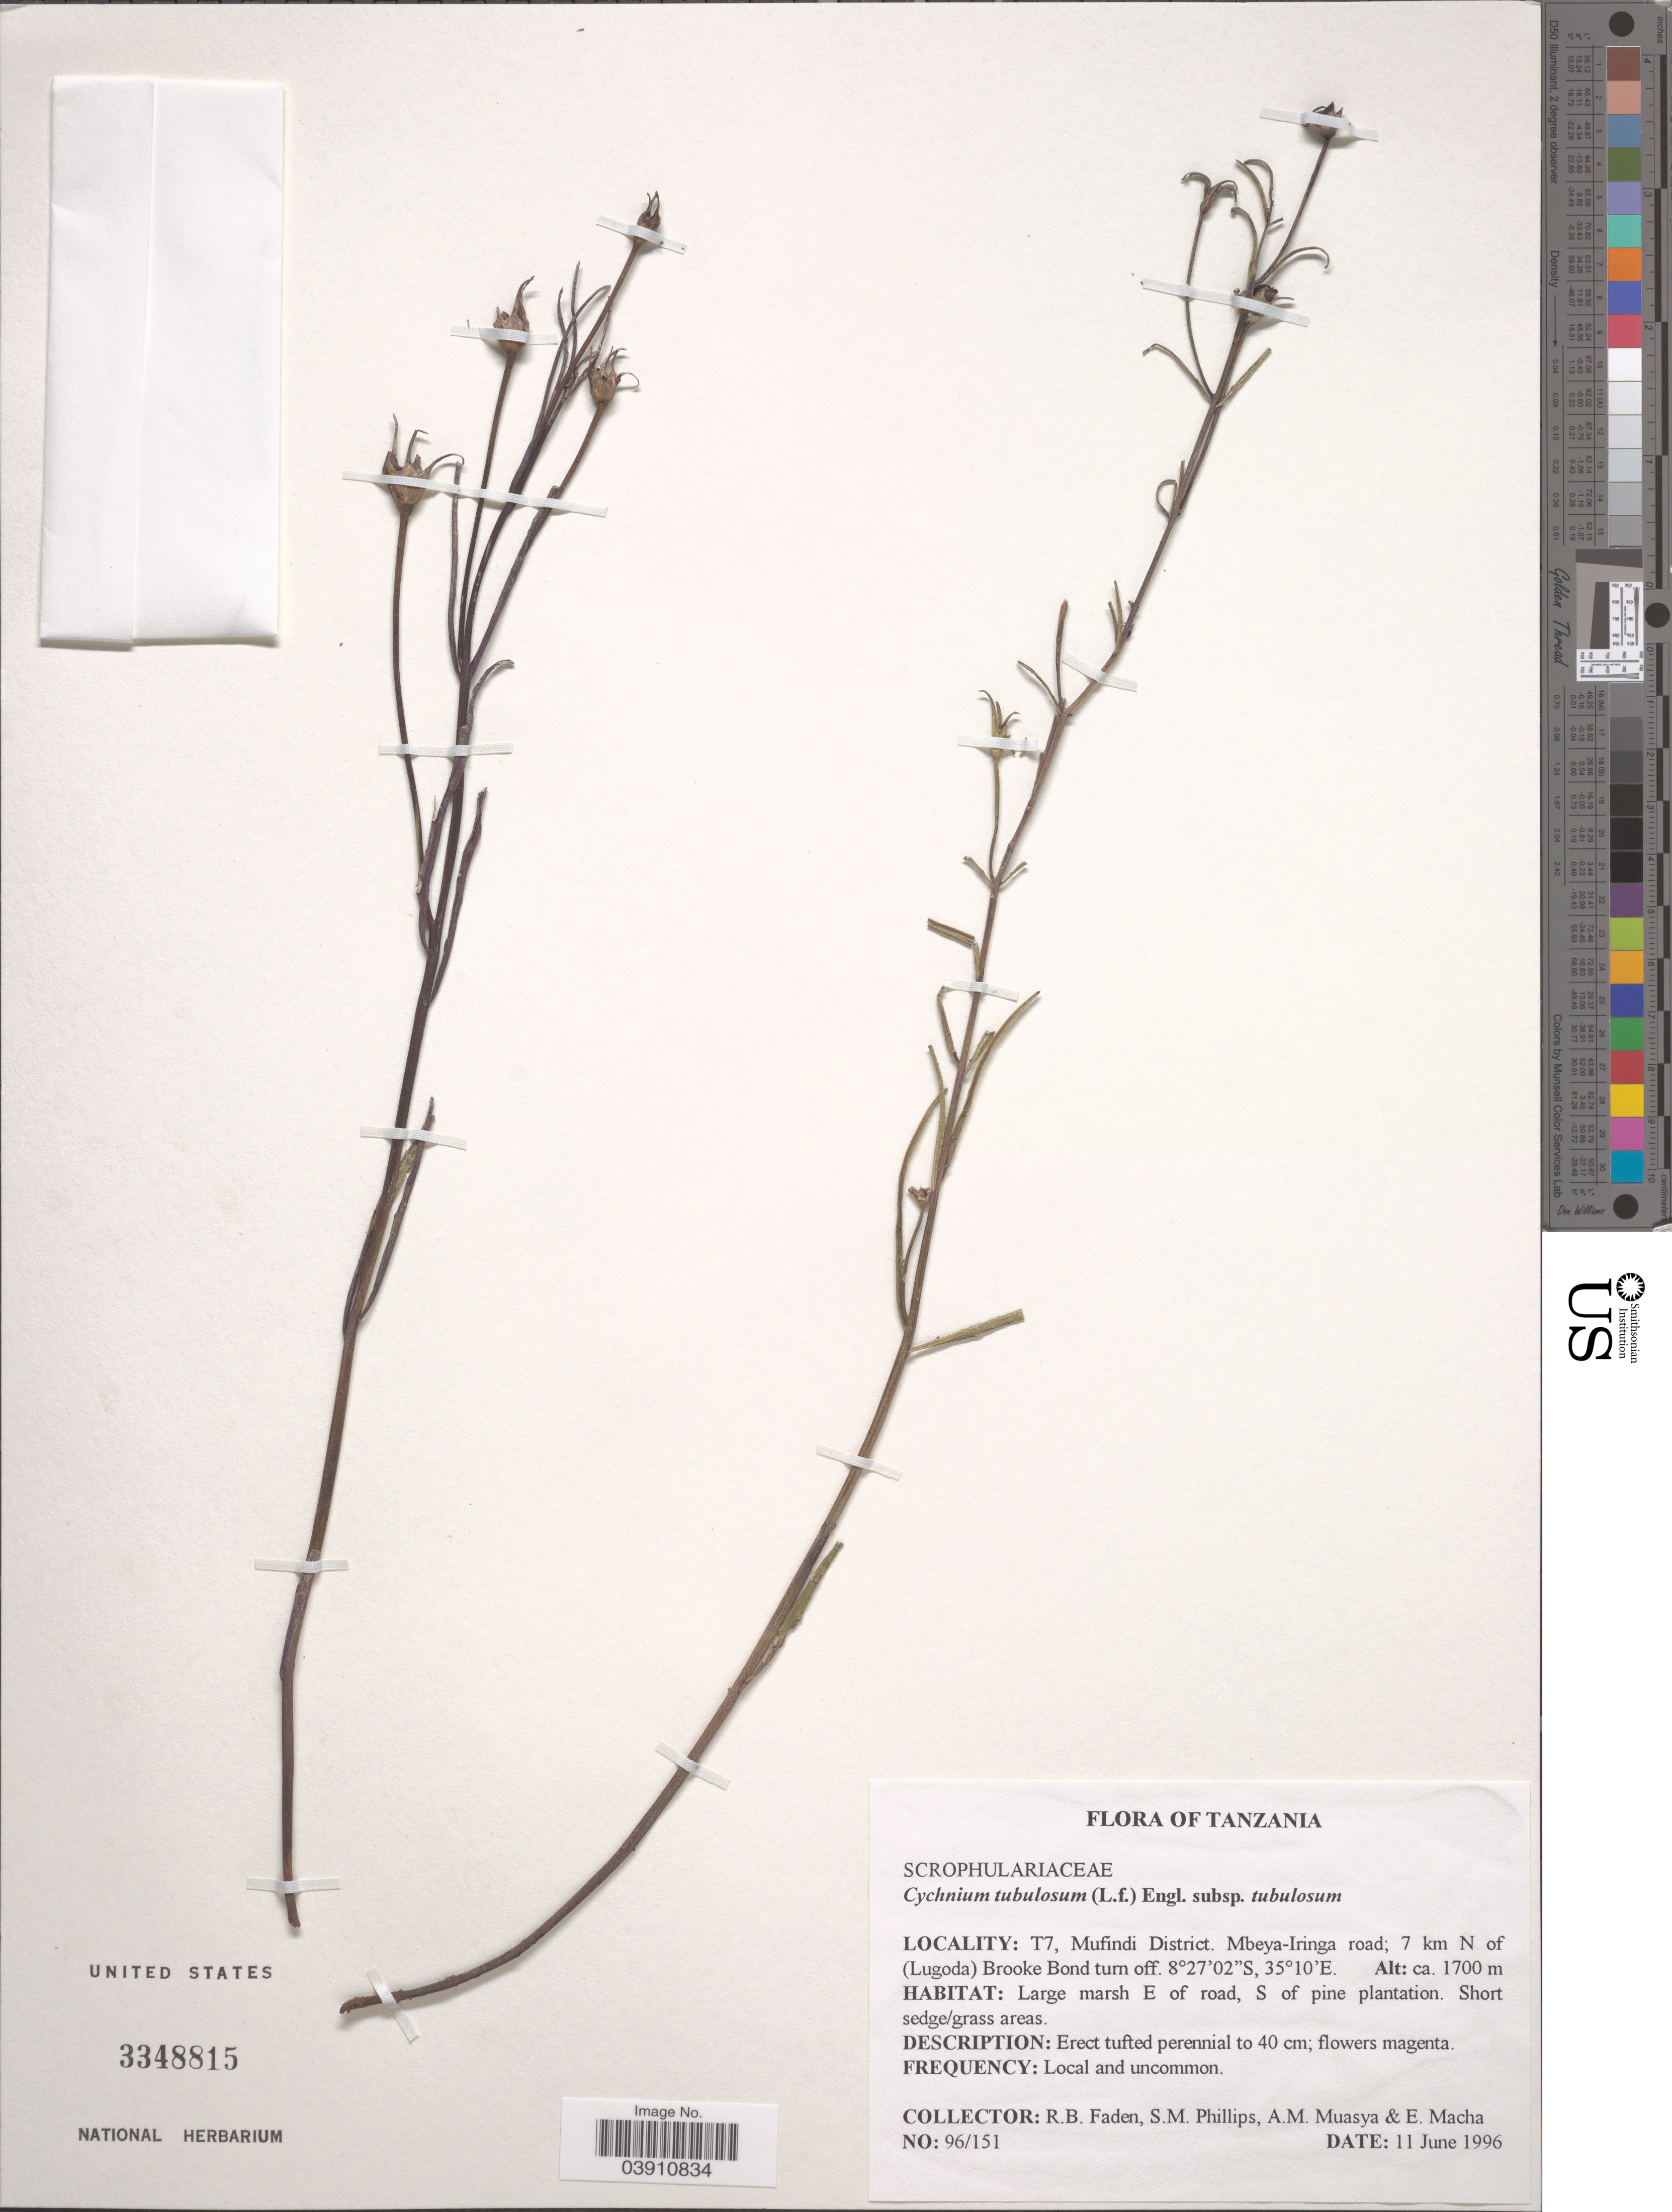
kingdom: Plantae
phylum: Tracheophyta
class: Magnoliopsida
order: Lamiales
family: Orobanchaceae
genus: Cycnium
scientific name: Cycnium tubulosum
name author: (L. f.) Engl.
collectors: R. B. Faden, S. M. Phillips, A. Muasya & E. Macha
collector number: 96/151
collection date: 1996-06-11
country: Tanzania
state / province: Mbeya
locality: T7, Mufindi District. Mbeya-Iringa road; 7 km N of (Lugoda) Brooke Bond turn off. Large marsh E of road, S of pine plantation.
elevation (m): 1700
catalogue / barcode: US 3348815